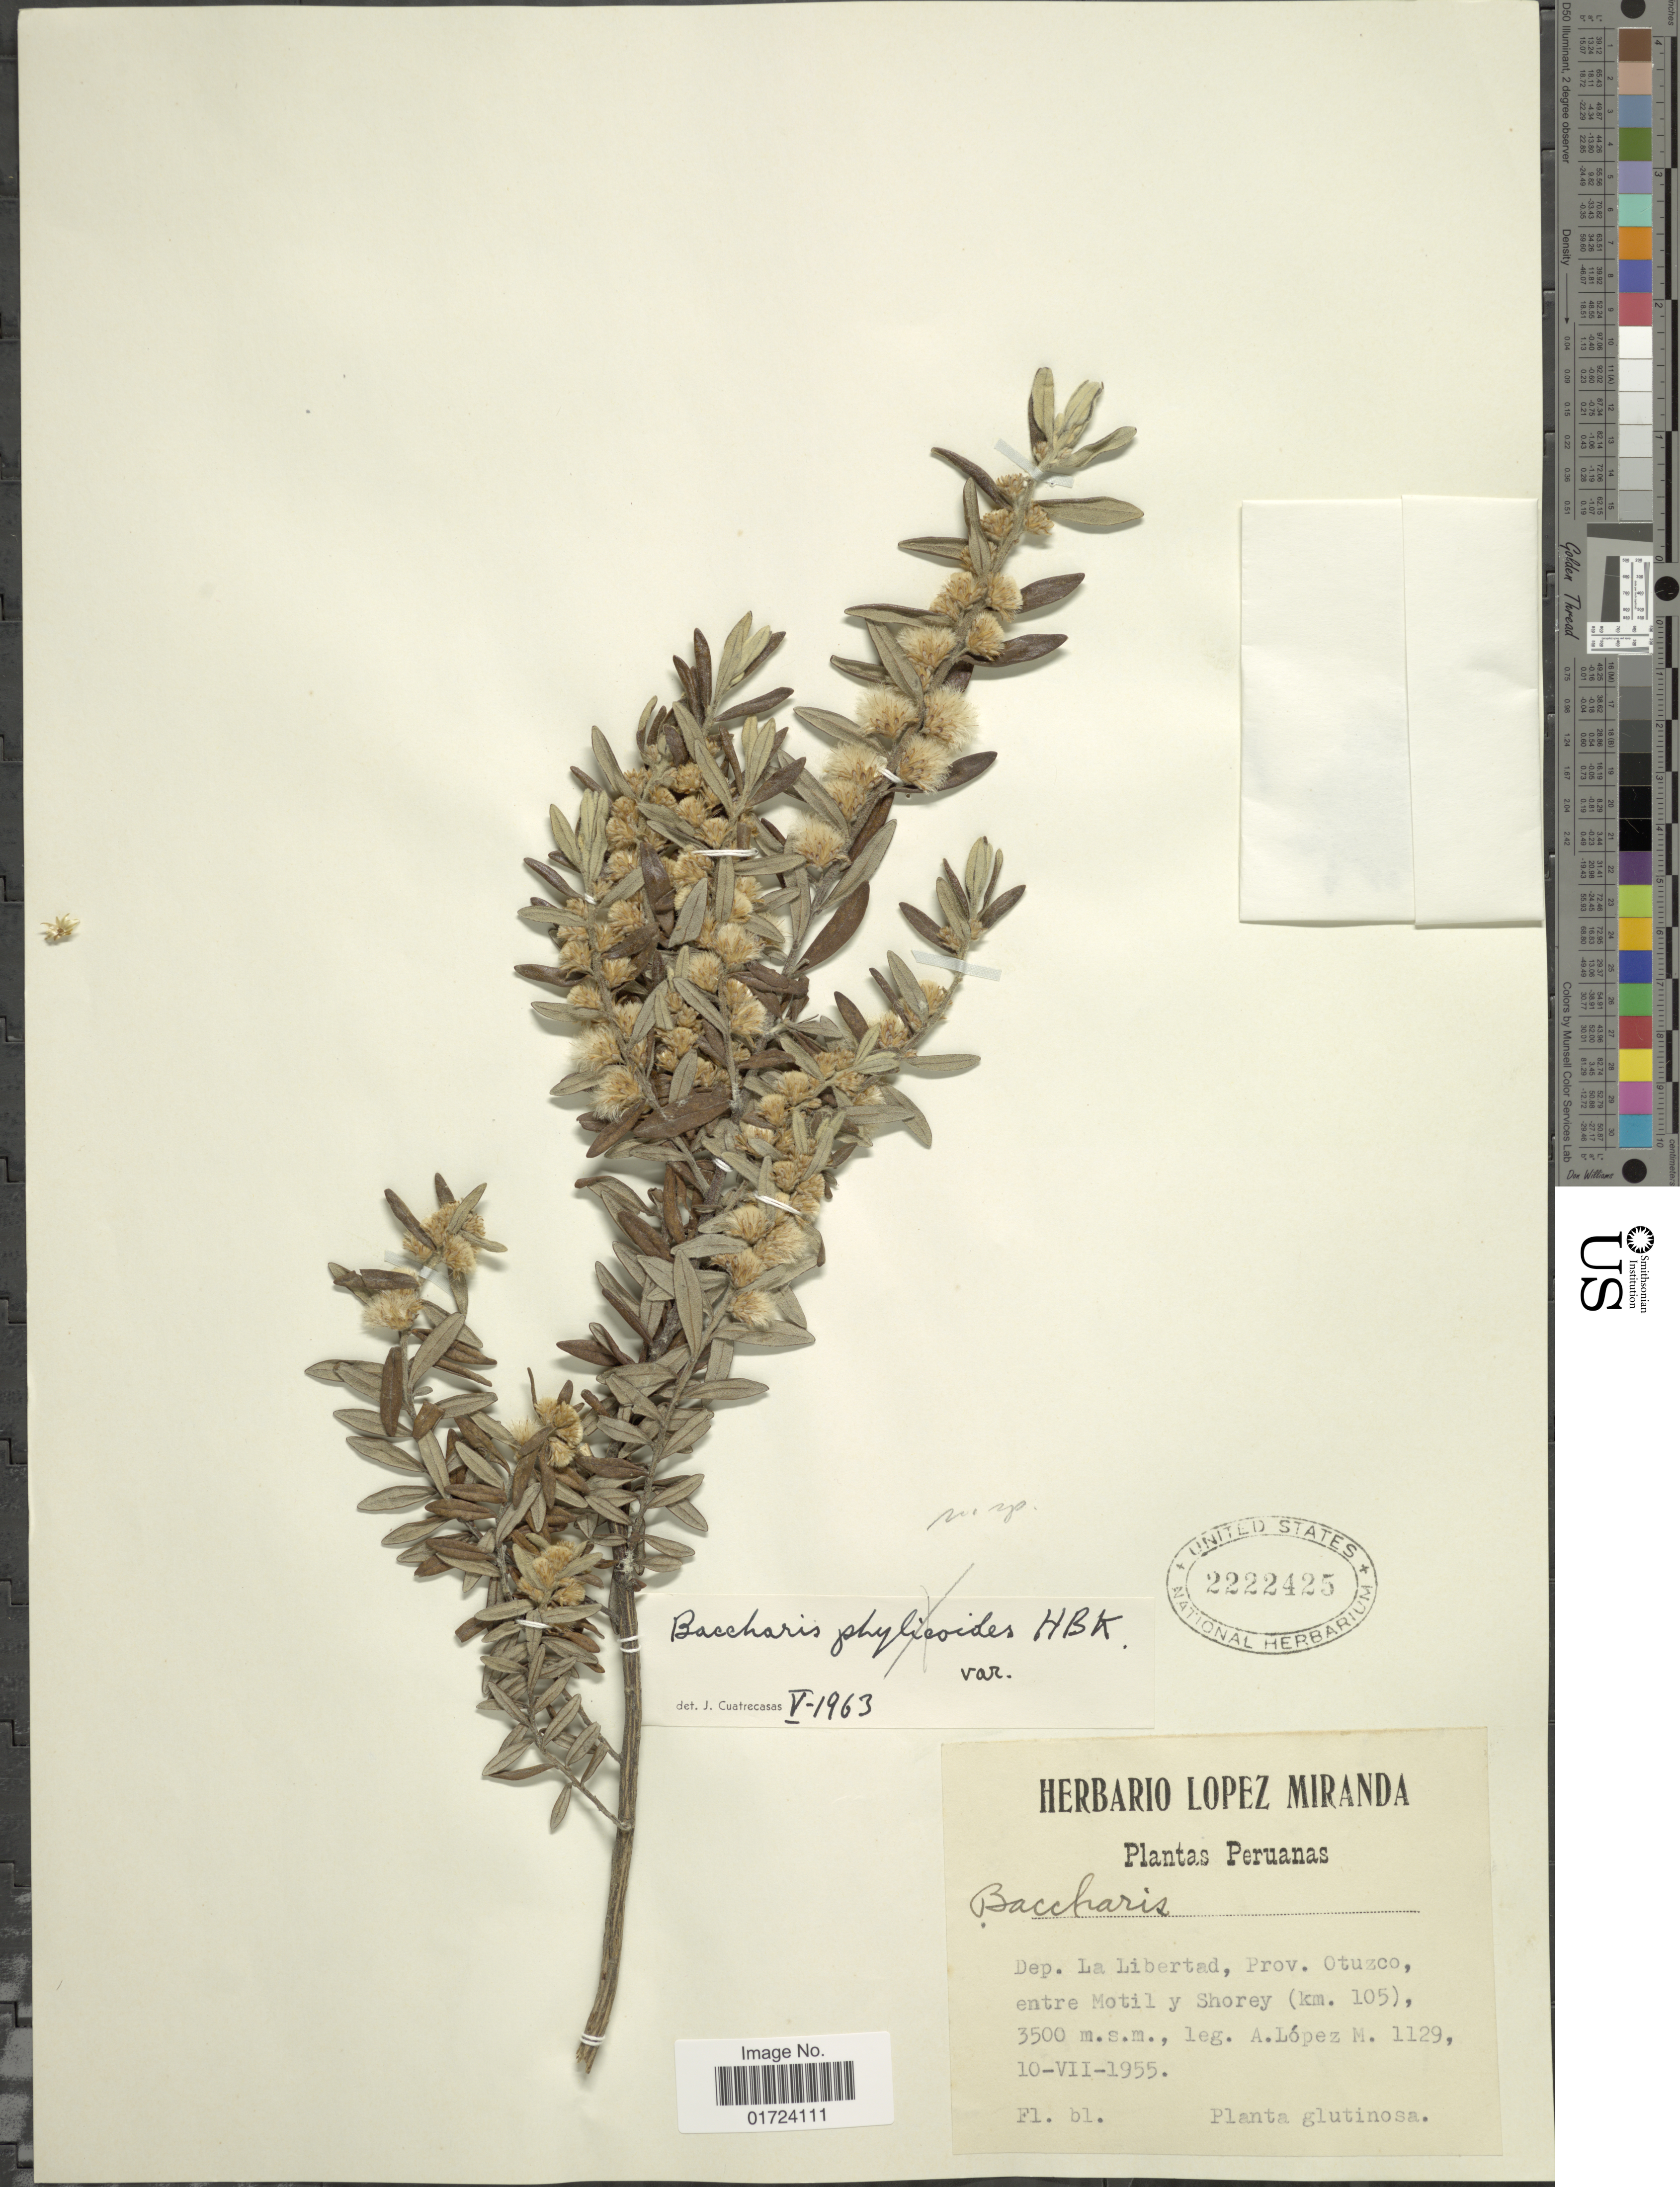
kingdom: Plantae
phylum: Tracheophyta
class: Magnoliopsida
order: Asterales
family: Asteraceae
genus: Baccharis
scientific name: Baccharis sp.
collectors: A. López M.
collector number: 1129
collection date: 1955-07-10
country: Peru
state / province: La Libertad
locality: Dep. La Libertad, Prov. Otuzco. entre Motil y Shorey (km. 105).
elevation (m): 3500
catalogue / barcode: US 2222425